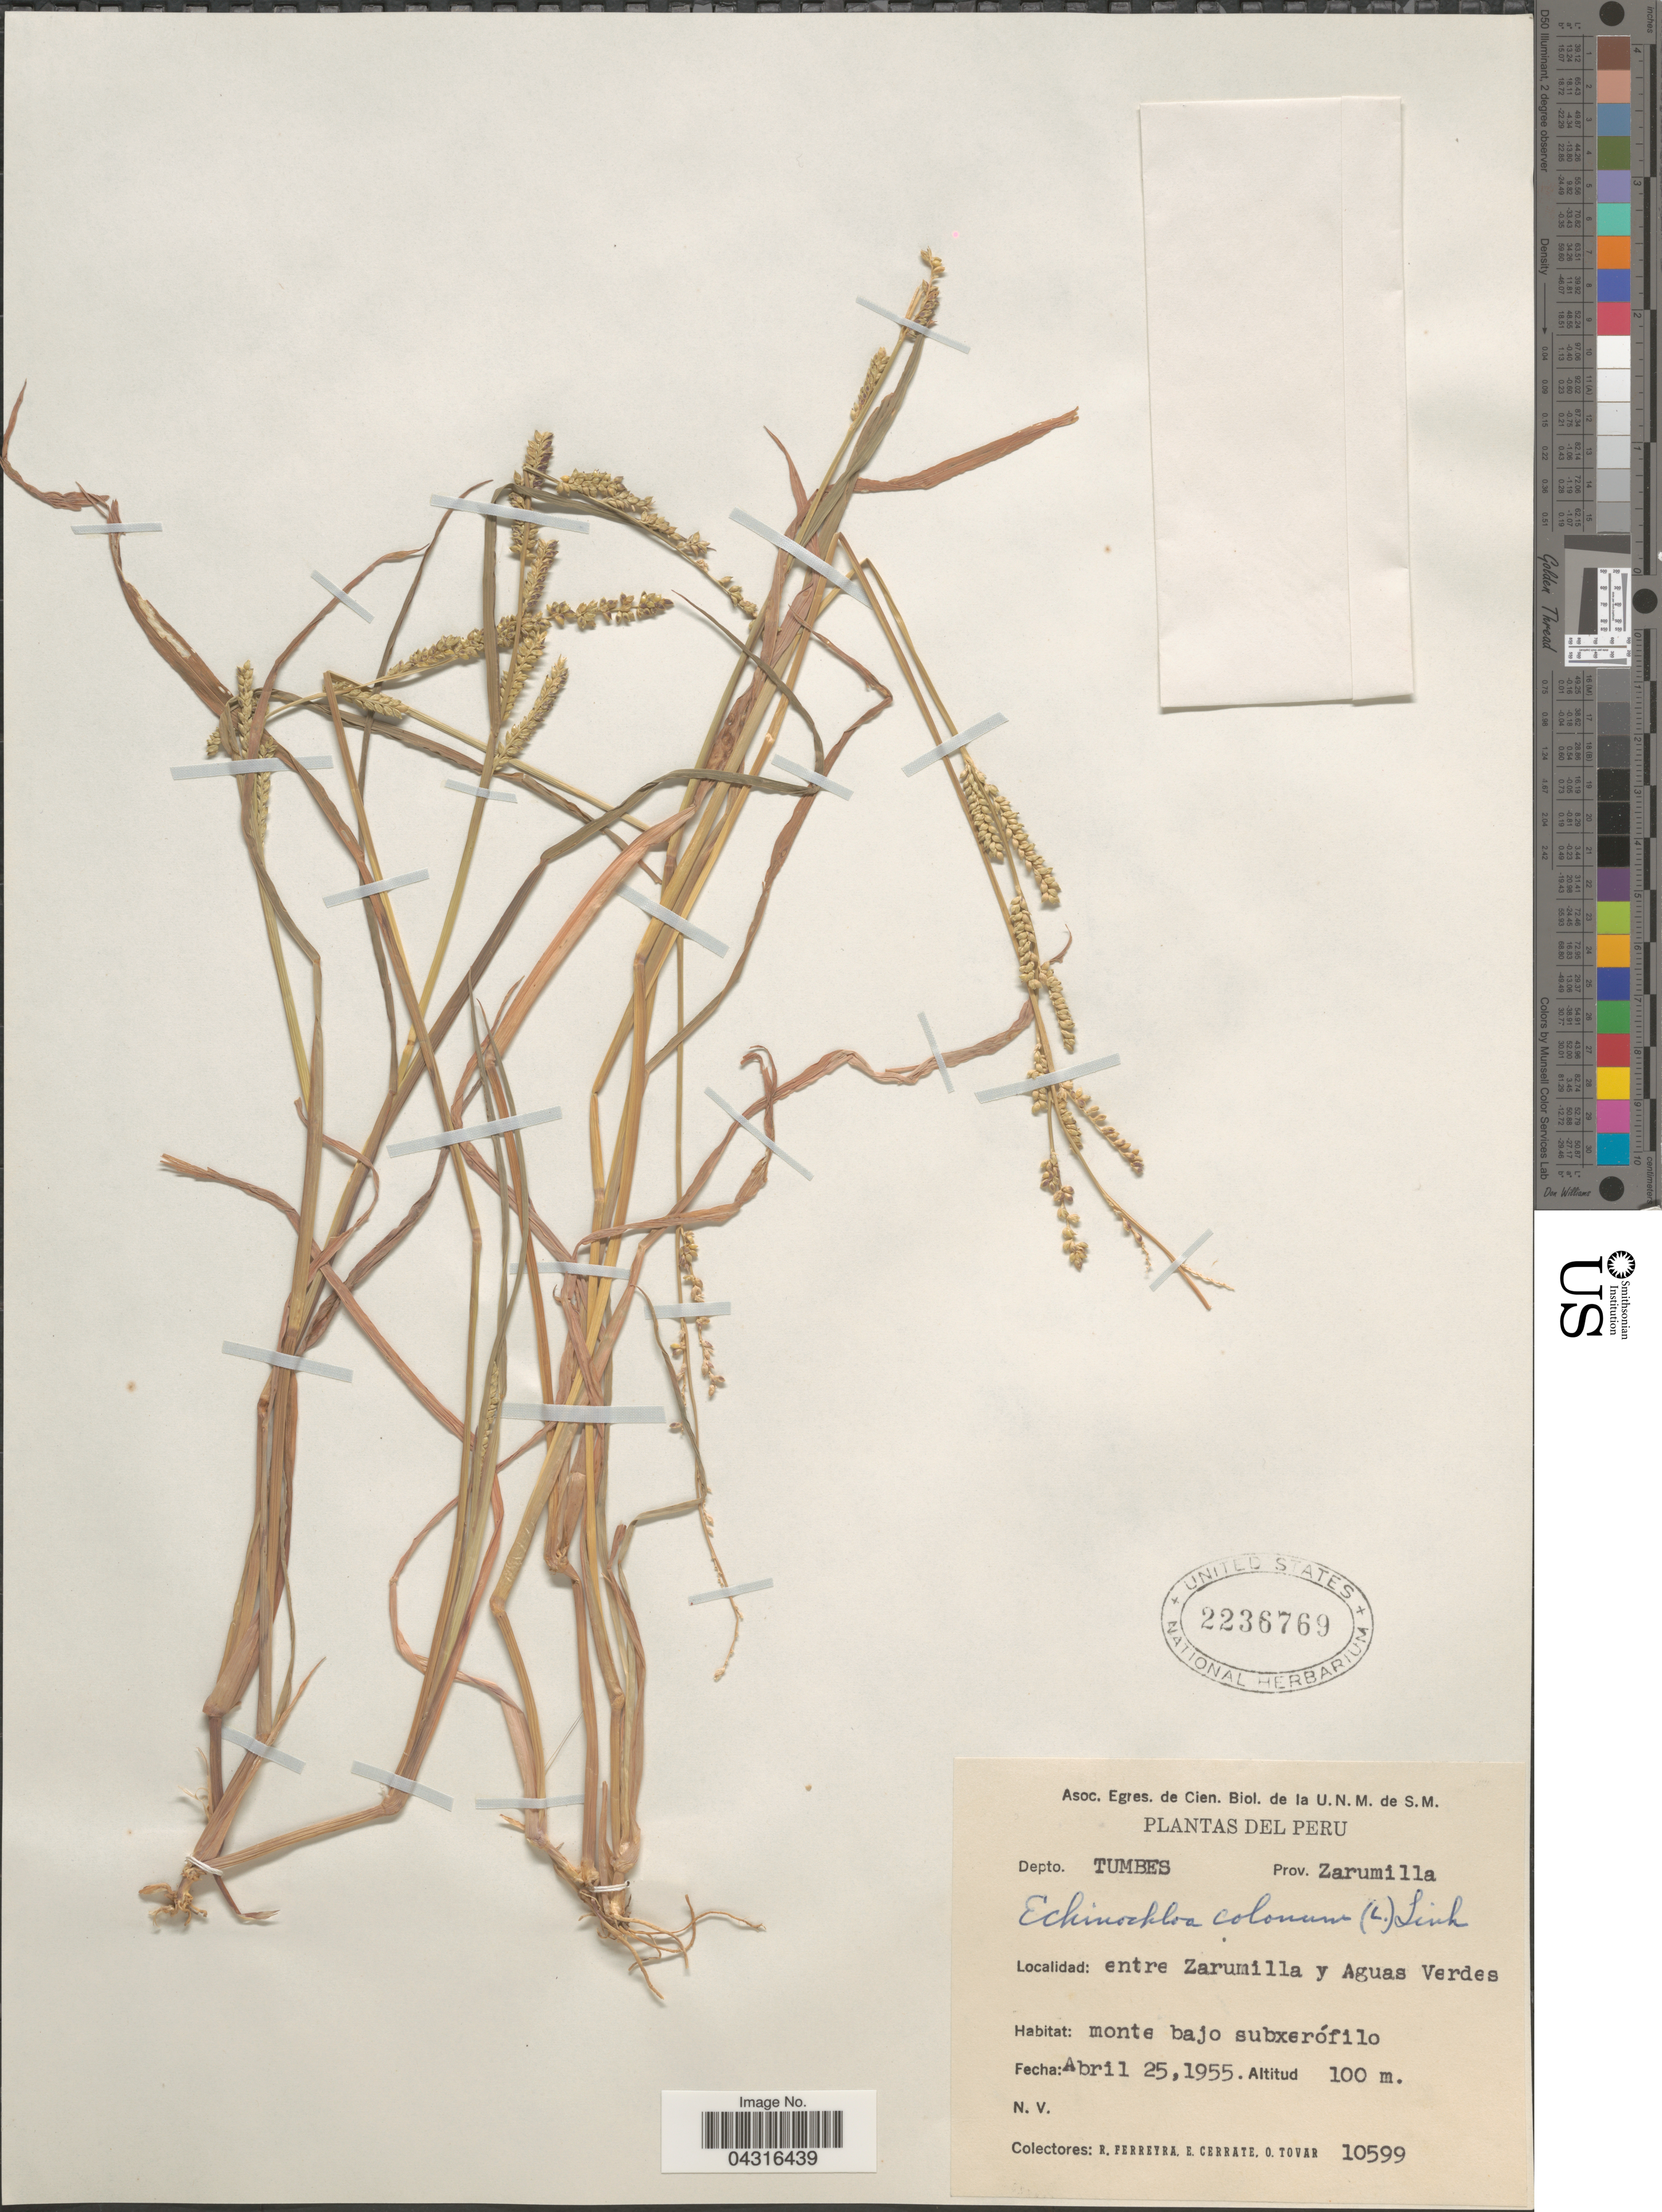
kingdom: Plantae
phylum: Tracheophyta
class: Liliopsida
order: Poales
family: Poaceae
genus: Echinochloa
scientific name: Echinochloa colona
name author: (L.) Link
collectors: R. A. Ferreyra, E. Cerrate & Ó. Tovar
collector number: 10599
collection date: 1955-04-25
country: Peru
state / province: Tumbes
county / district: Zarumilla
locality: Depto. Tumbes. Prov. Zarumilla. Entre Zarumilla y Aguas Verdes.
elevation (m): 100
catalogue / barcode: US 2236769